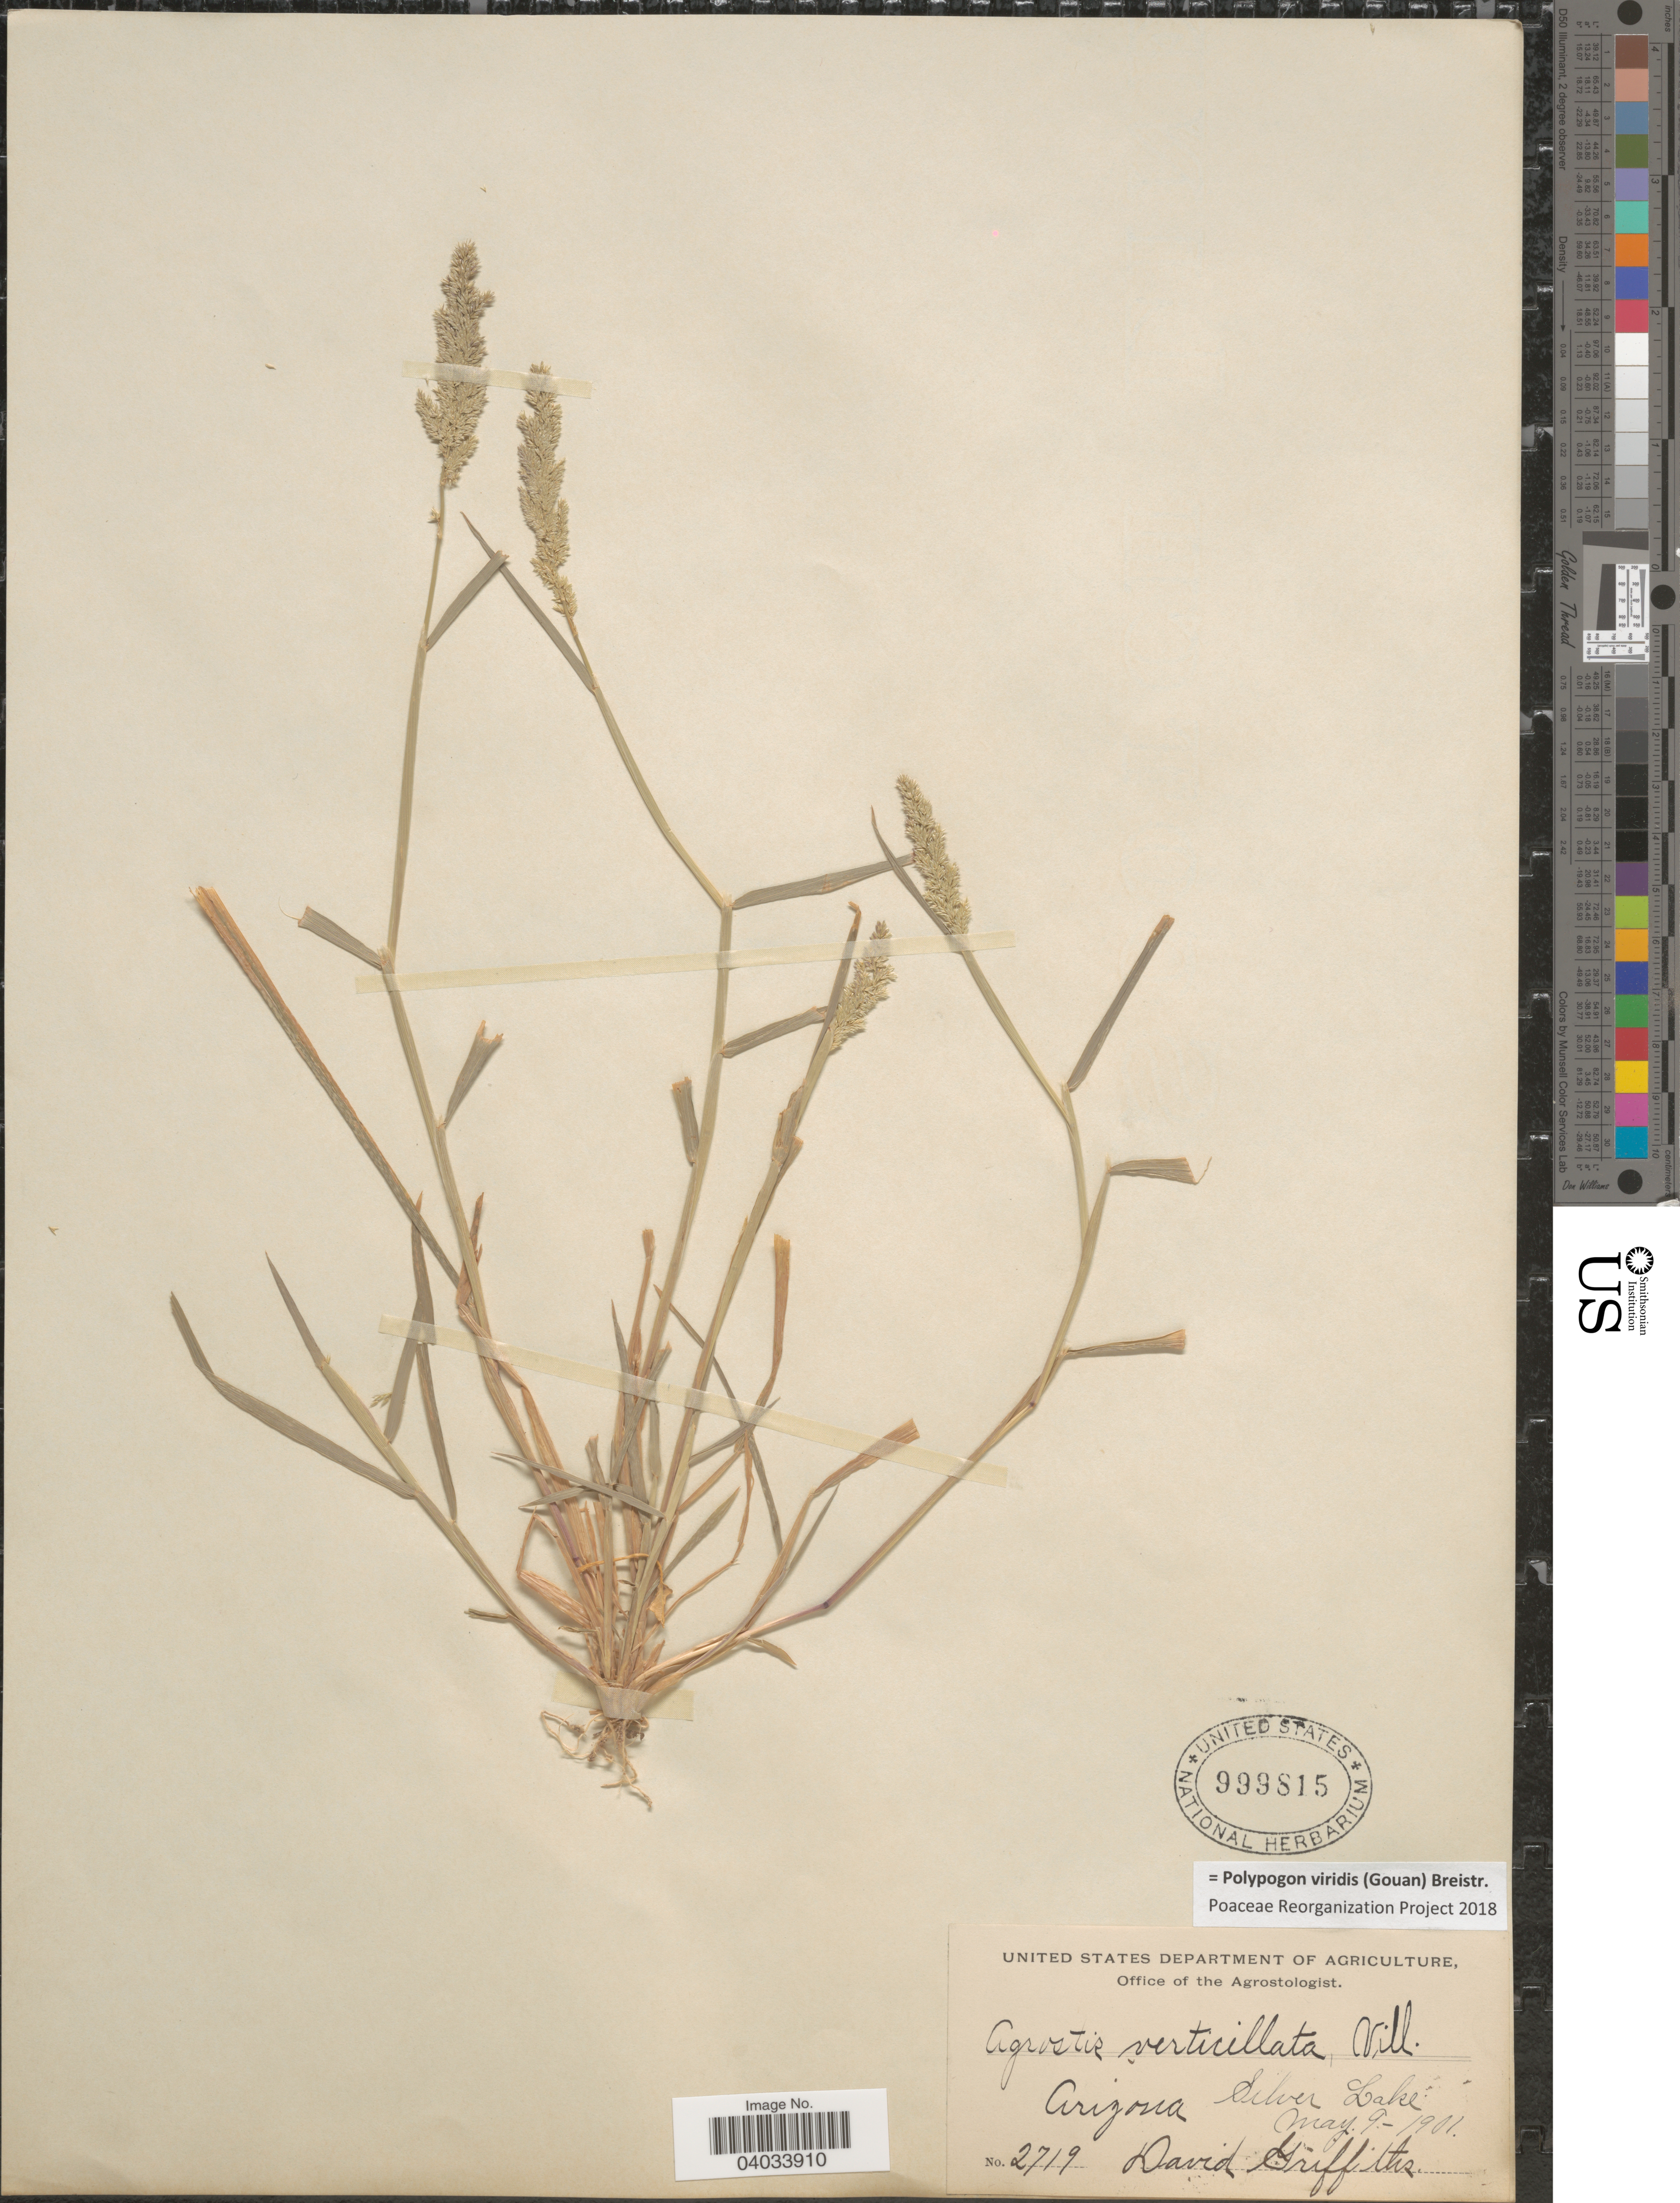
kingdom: Plantae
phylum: Tracheophyta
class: Liliopsida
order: Poales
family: Poaceae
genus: Polypogon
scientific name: Polypogon viridis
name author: (Gouan) Breistroffer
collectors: D. Griffiths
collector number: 2719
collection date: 1901-05-09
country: United States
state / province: Arizona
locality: Silver Lake.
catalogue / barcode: US 999815